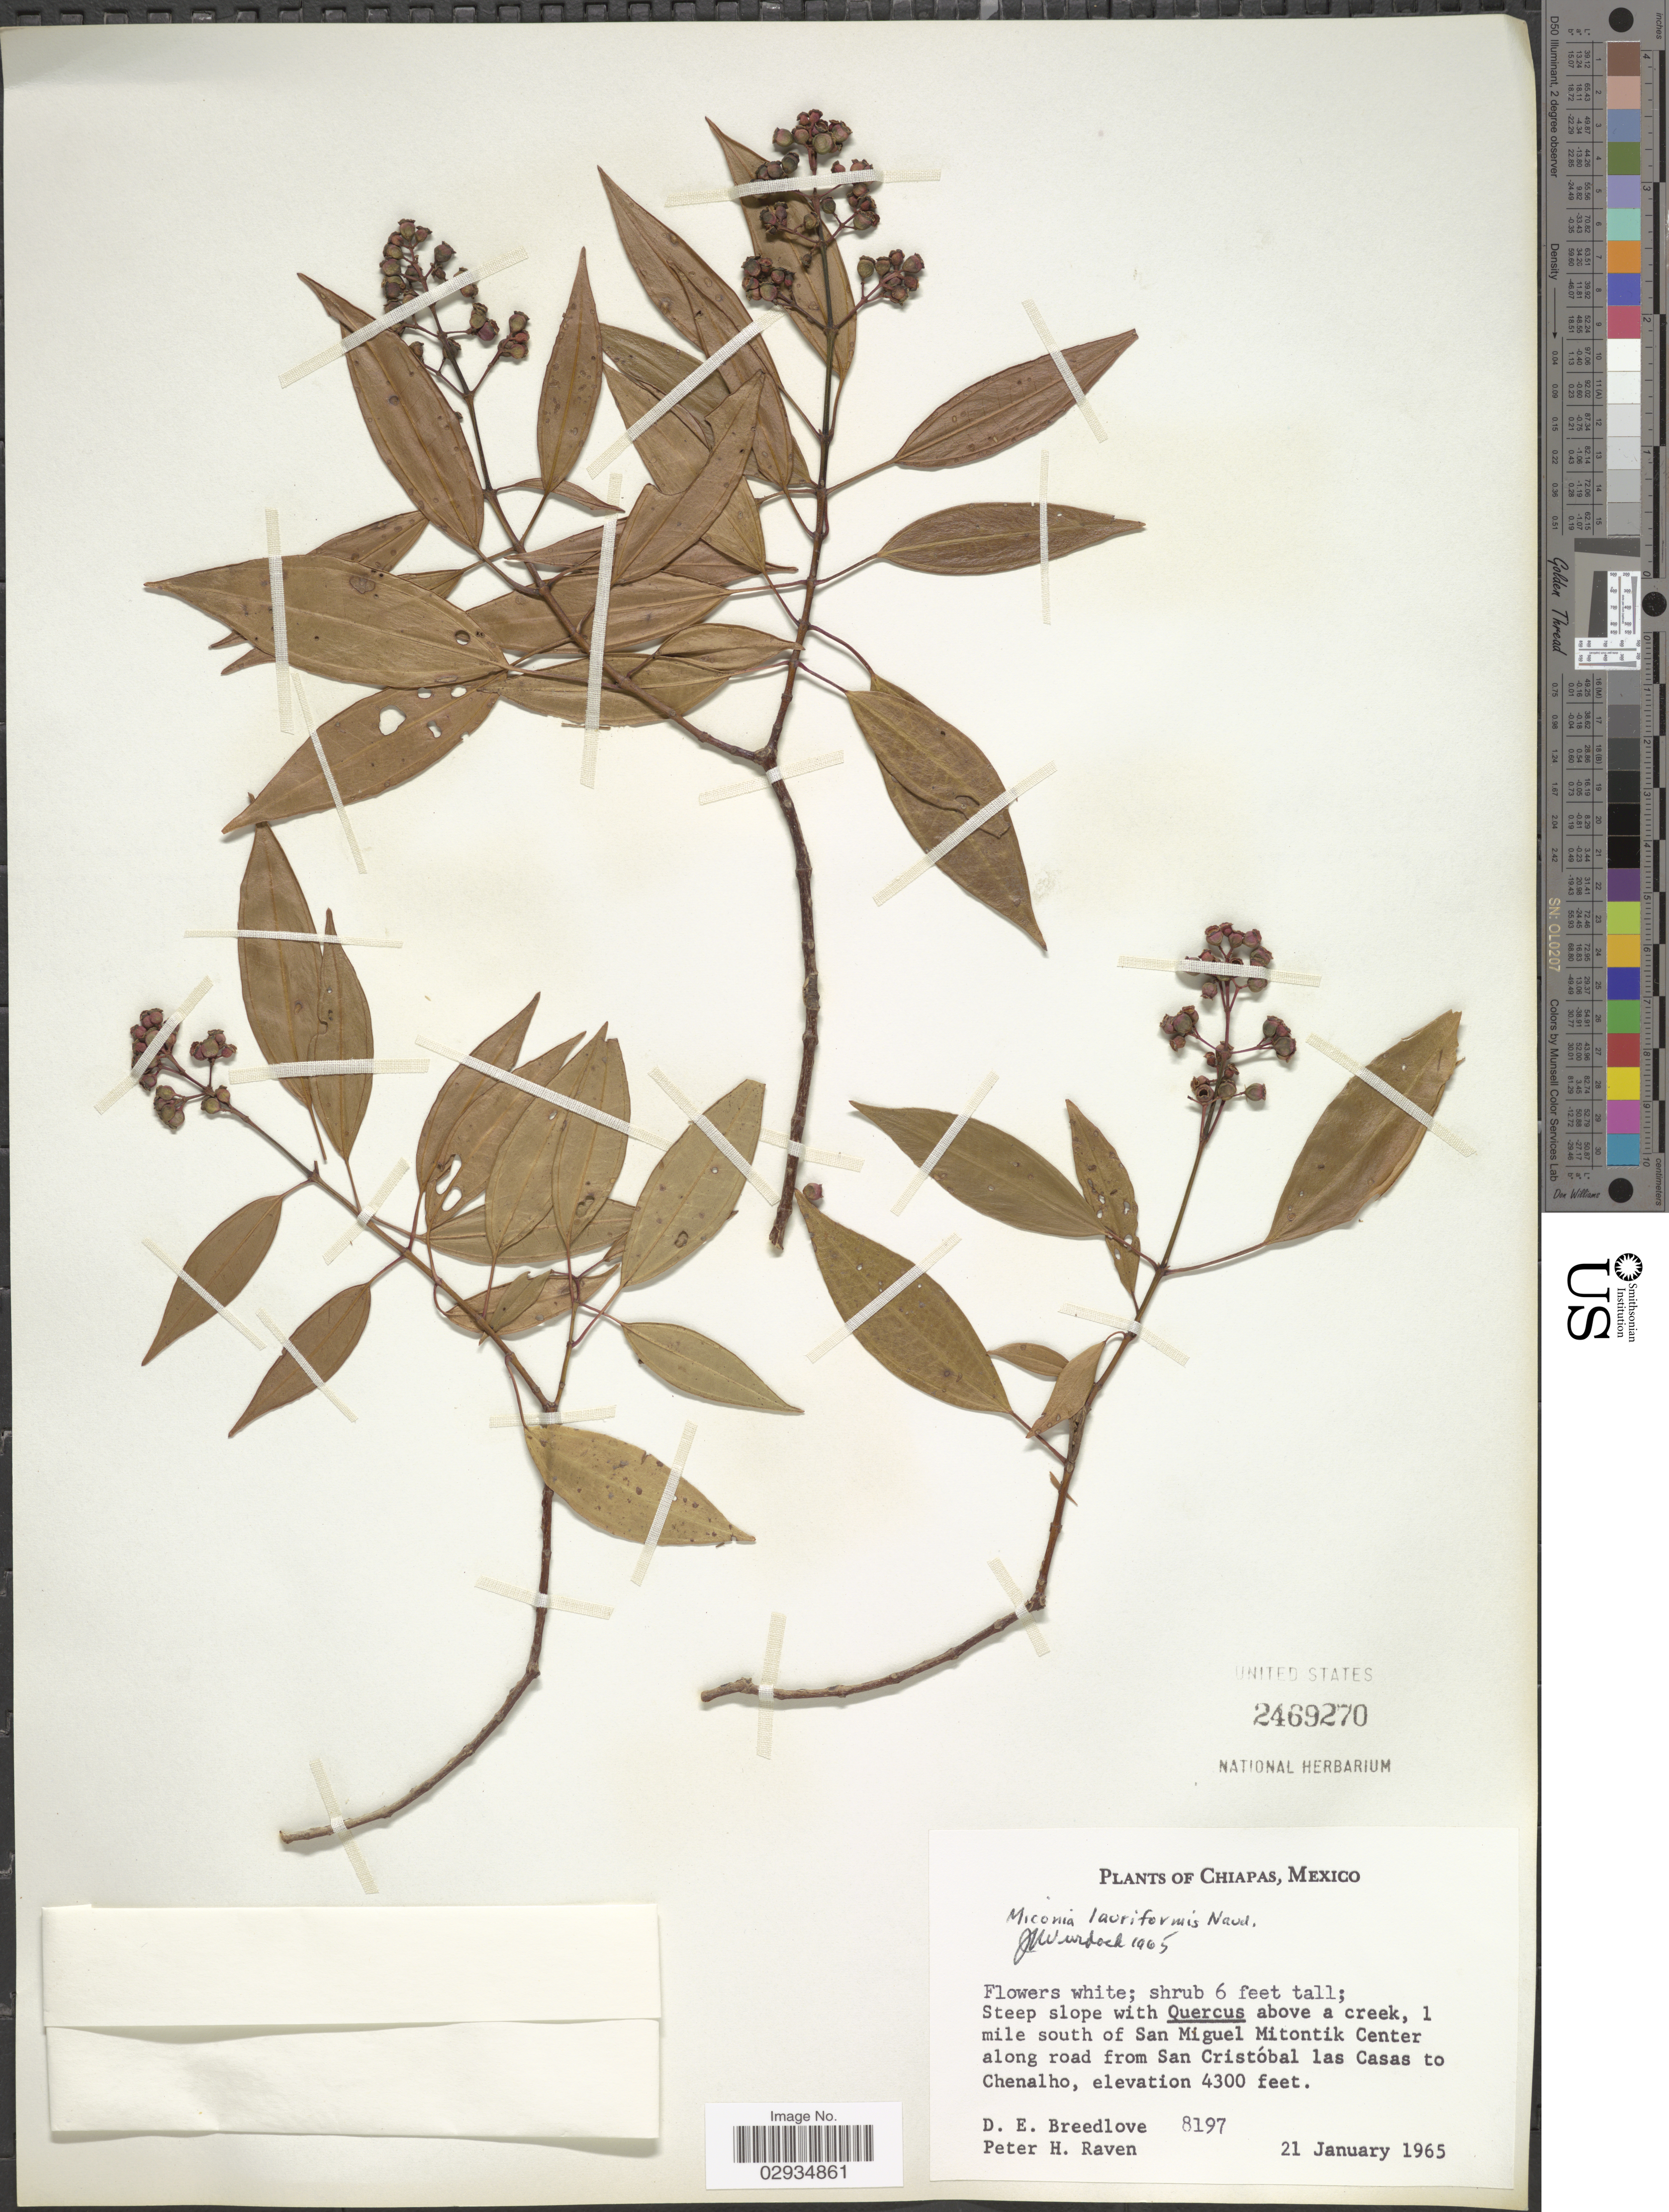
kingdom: Plantae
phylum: Tracheophyta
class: Magnoliopsida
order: Myrtales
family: Melastomataceae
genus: Miconia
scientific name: Miconia lauriformis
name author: Naudin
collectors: D. E. Breedlove & P. Raven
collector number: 8197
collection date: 1965-01-21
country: Mexico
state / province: Chiapas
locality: Above a creek, 1 mile south of San Miguel Mitontik Center along road from San Cristóbal las Casas to Chenalho.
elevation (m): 1311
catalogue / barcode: US 2469270